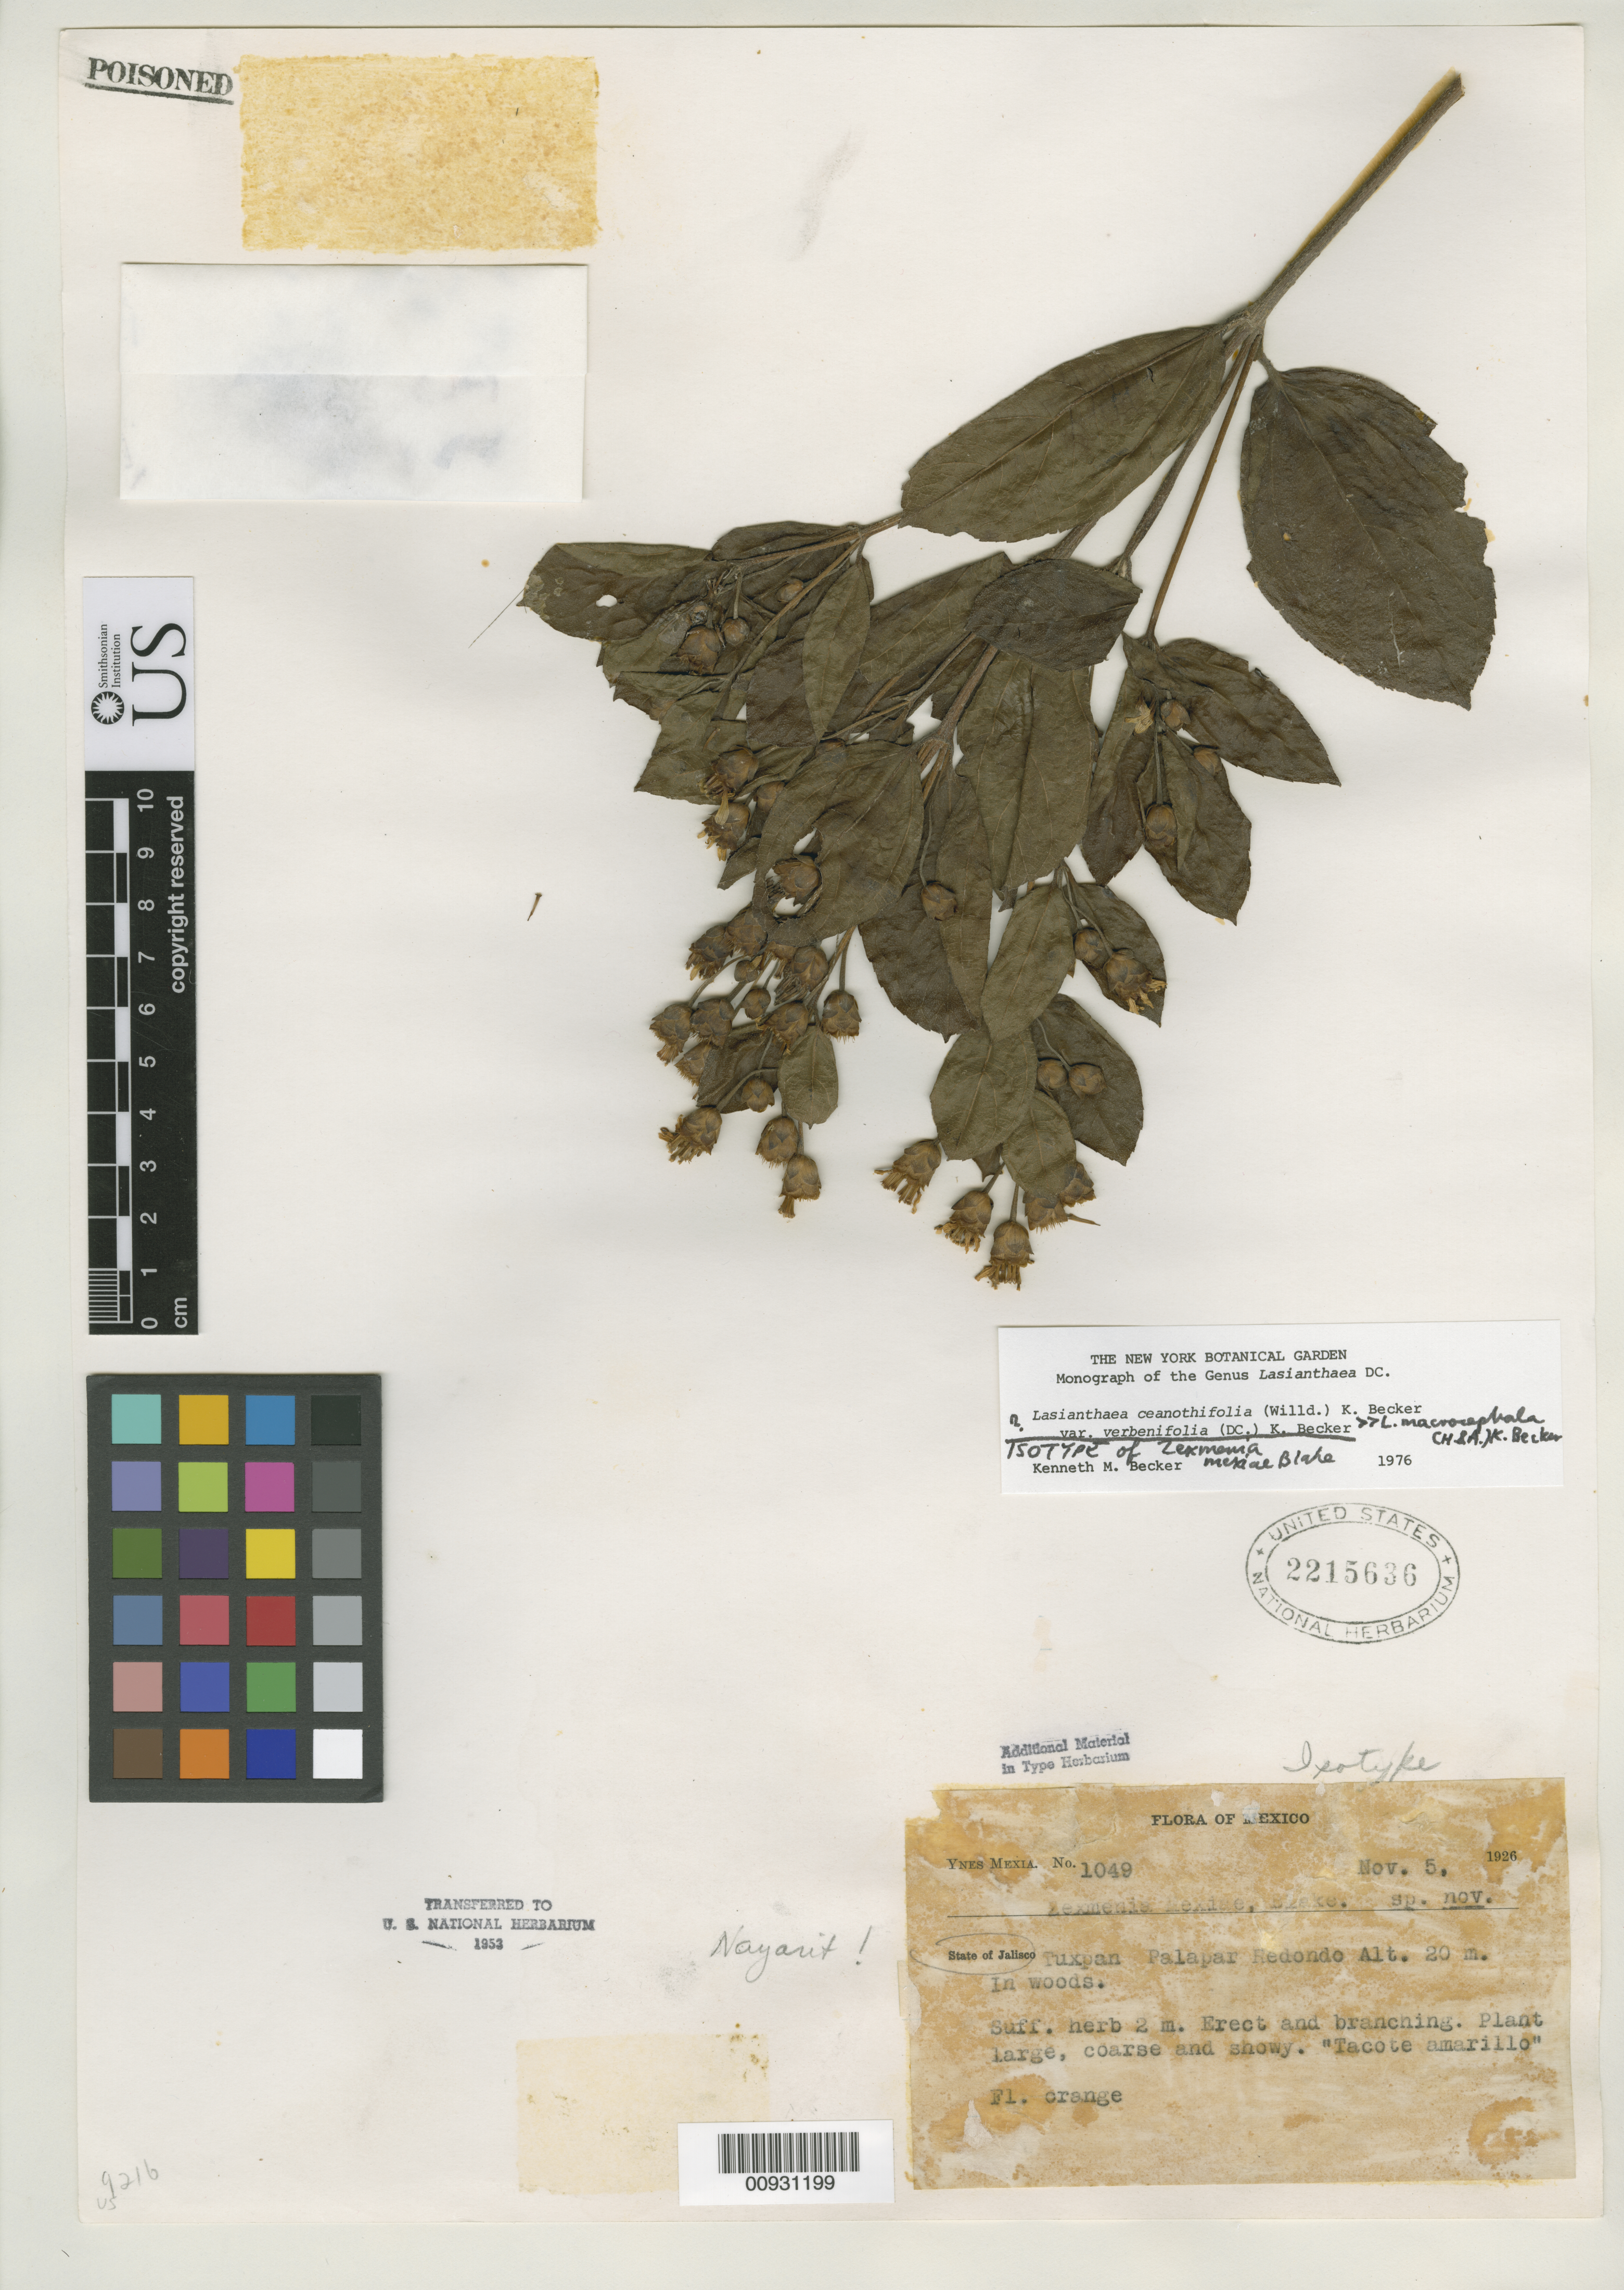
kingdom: Plantae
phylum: Tracheophyta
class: Magnoliopsida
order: Asterales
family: Asteraceae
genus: Zexmenia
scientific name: Zexmenia mexiae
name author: S.F. Blake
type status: Isotype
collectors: Y. Mexia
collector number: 1049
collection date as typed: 05 Nov 1926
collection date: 1926-11-05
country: Mexico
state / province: Jalisco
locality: Tuxpan, Palapar Redondo.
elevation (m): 20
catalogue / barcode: US 2215636